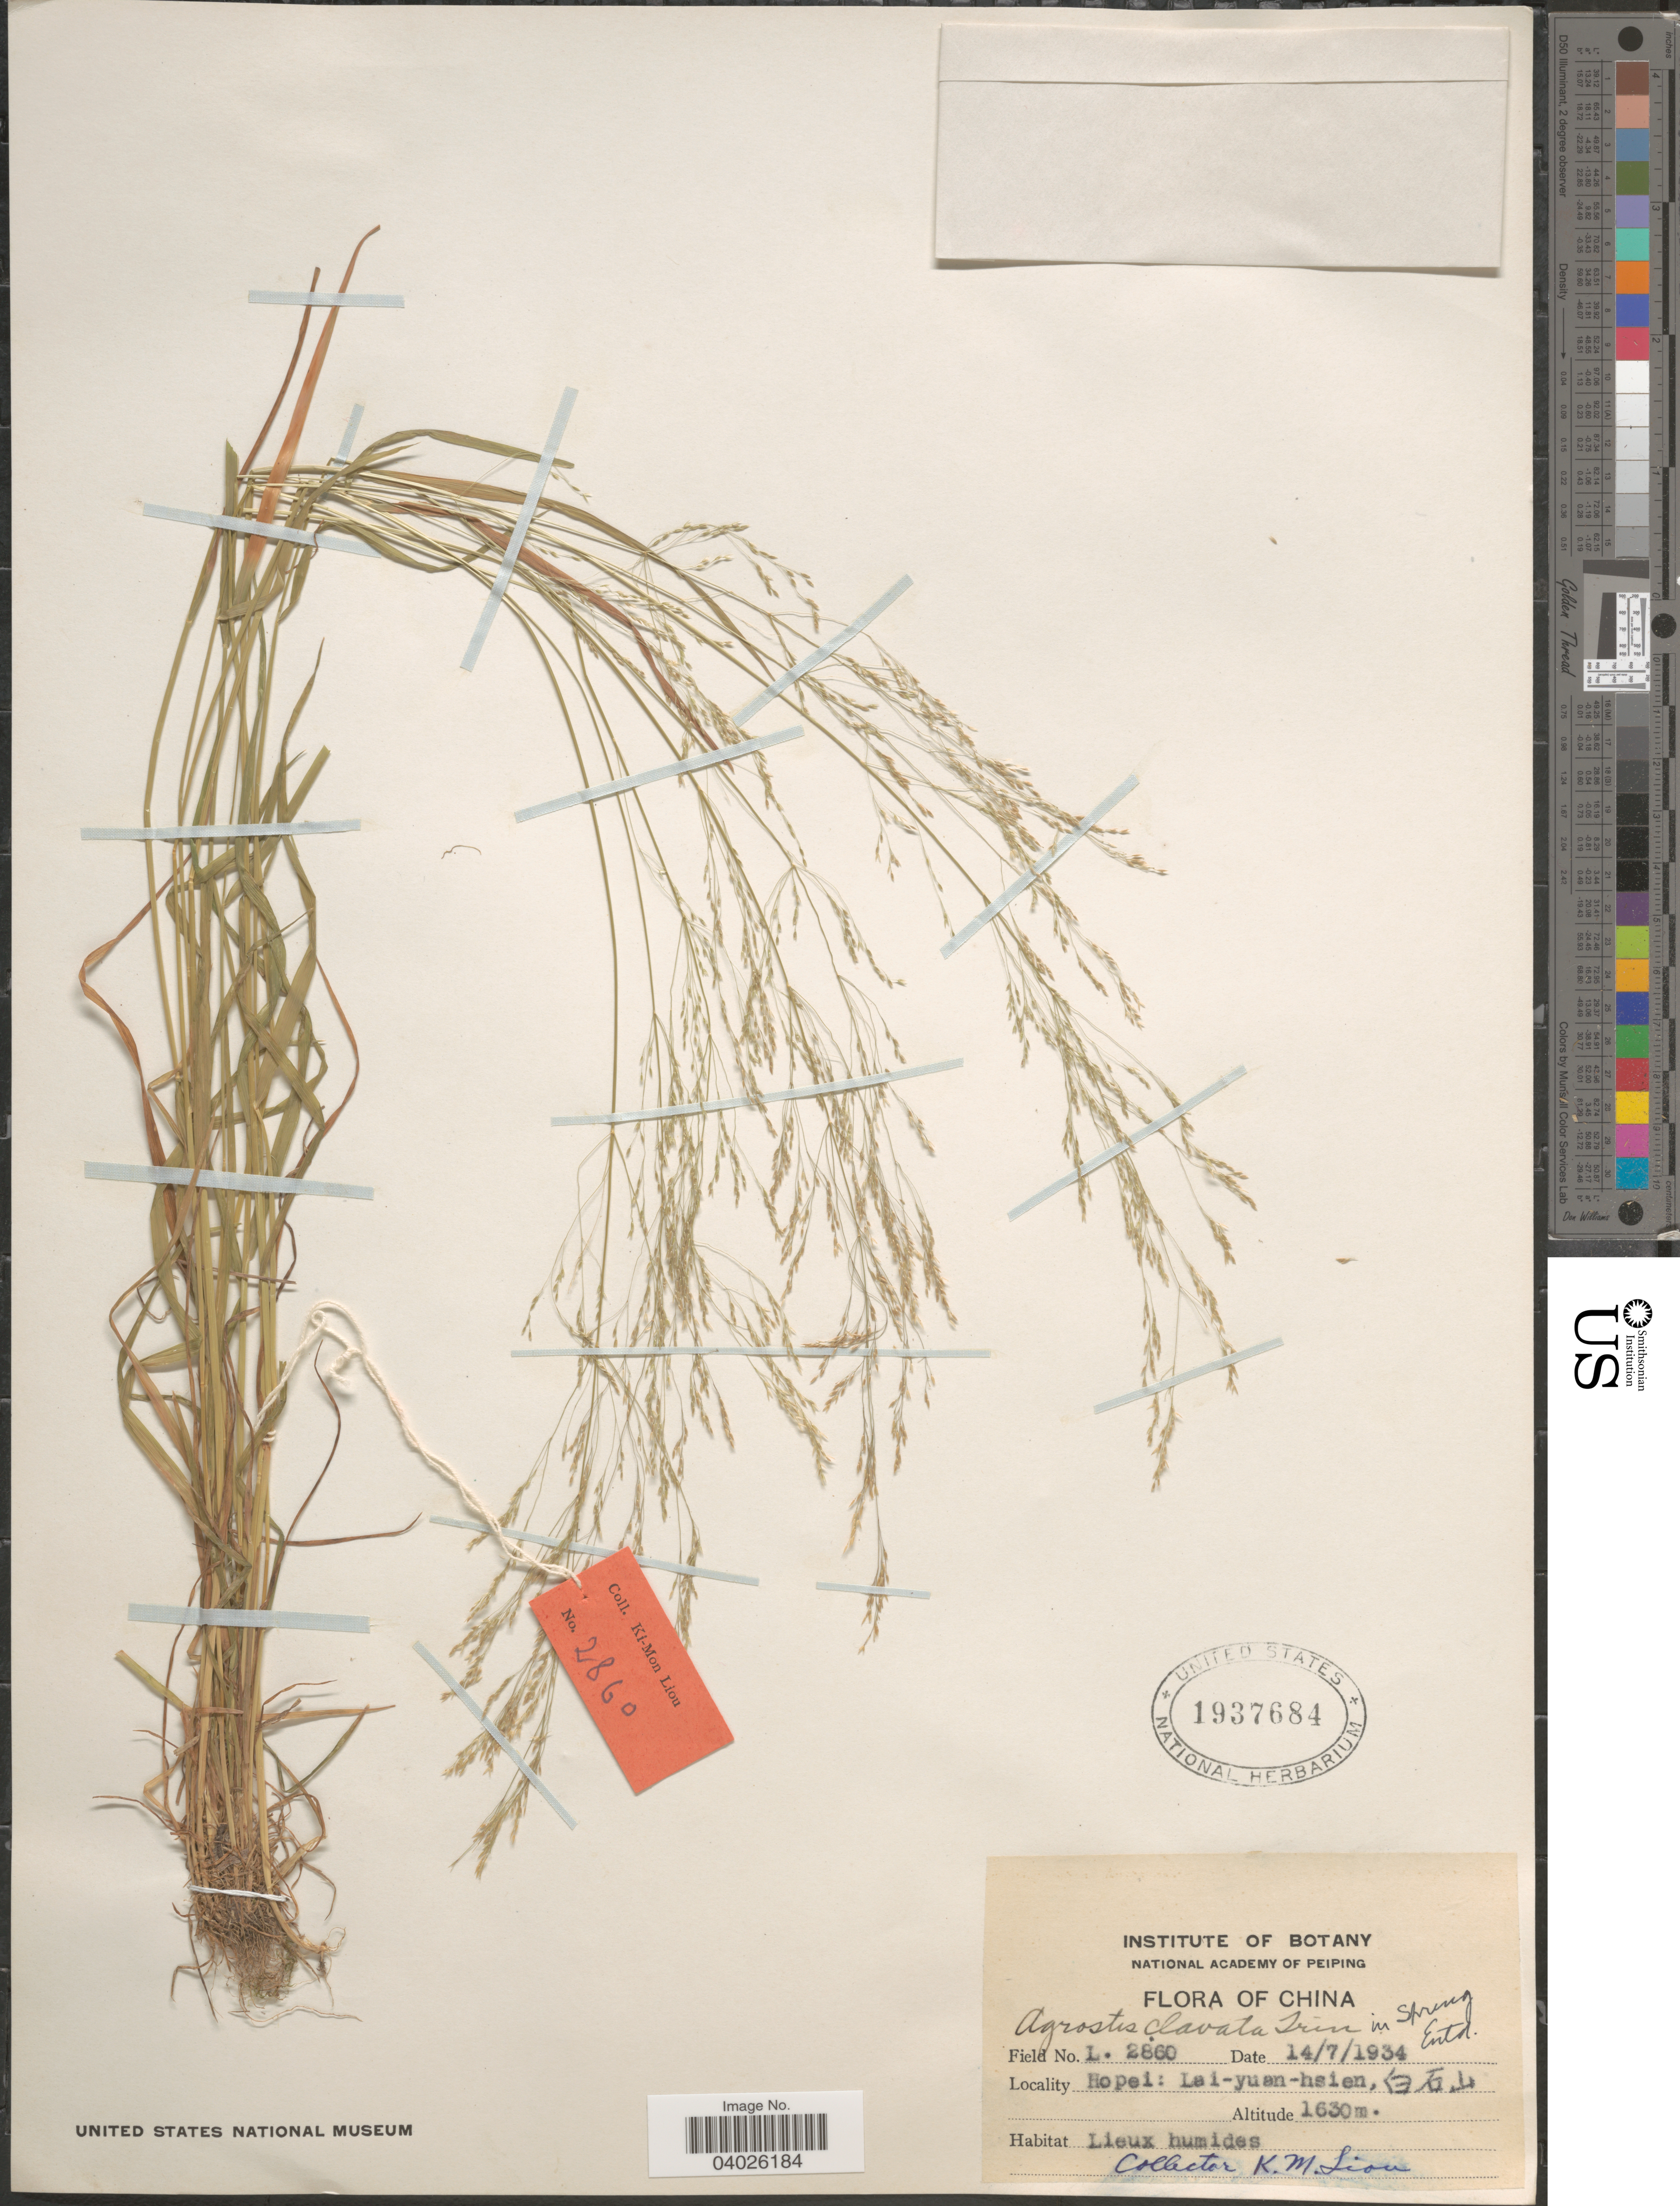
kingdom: Plantae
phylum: Tracheophyta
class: Liliopsida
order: Poales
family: Poaceae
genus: Agrostis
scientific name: Agrostis clavata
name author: Trin.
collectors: K. M. Liou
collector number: L 2860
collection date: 1934-07-14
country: China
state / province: Hebei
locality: Hopei: Lai-yuan-hsien, X.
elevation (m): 1630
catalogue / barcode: US 1937684